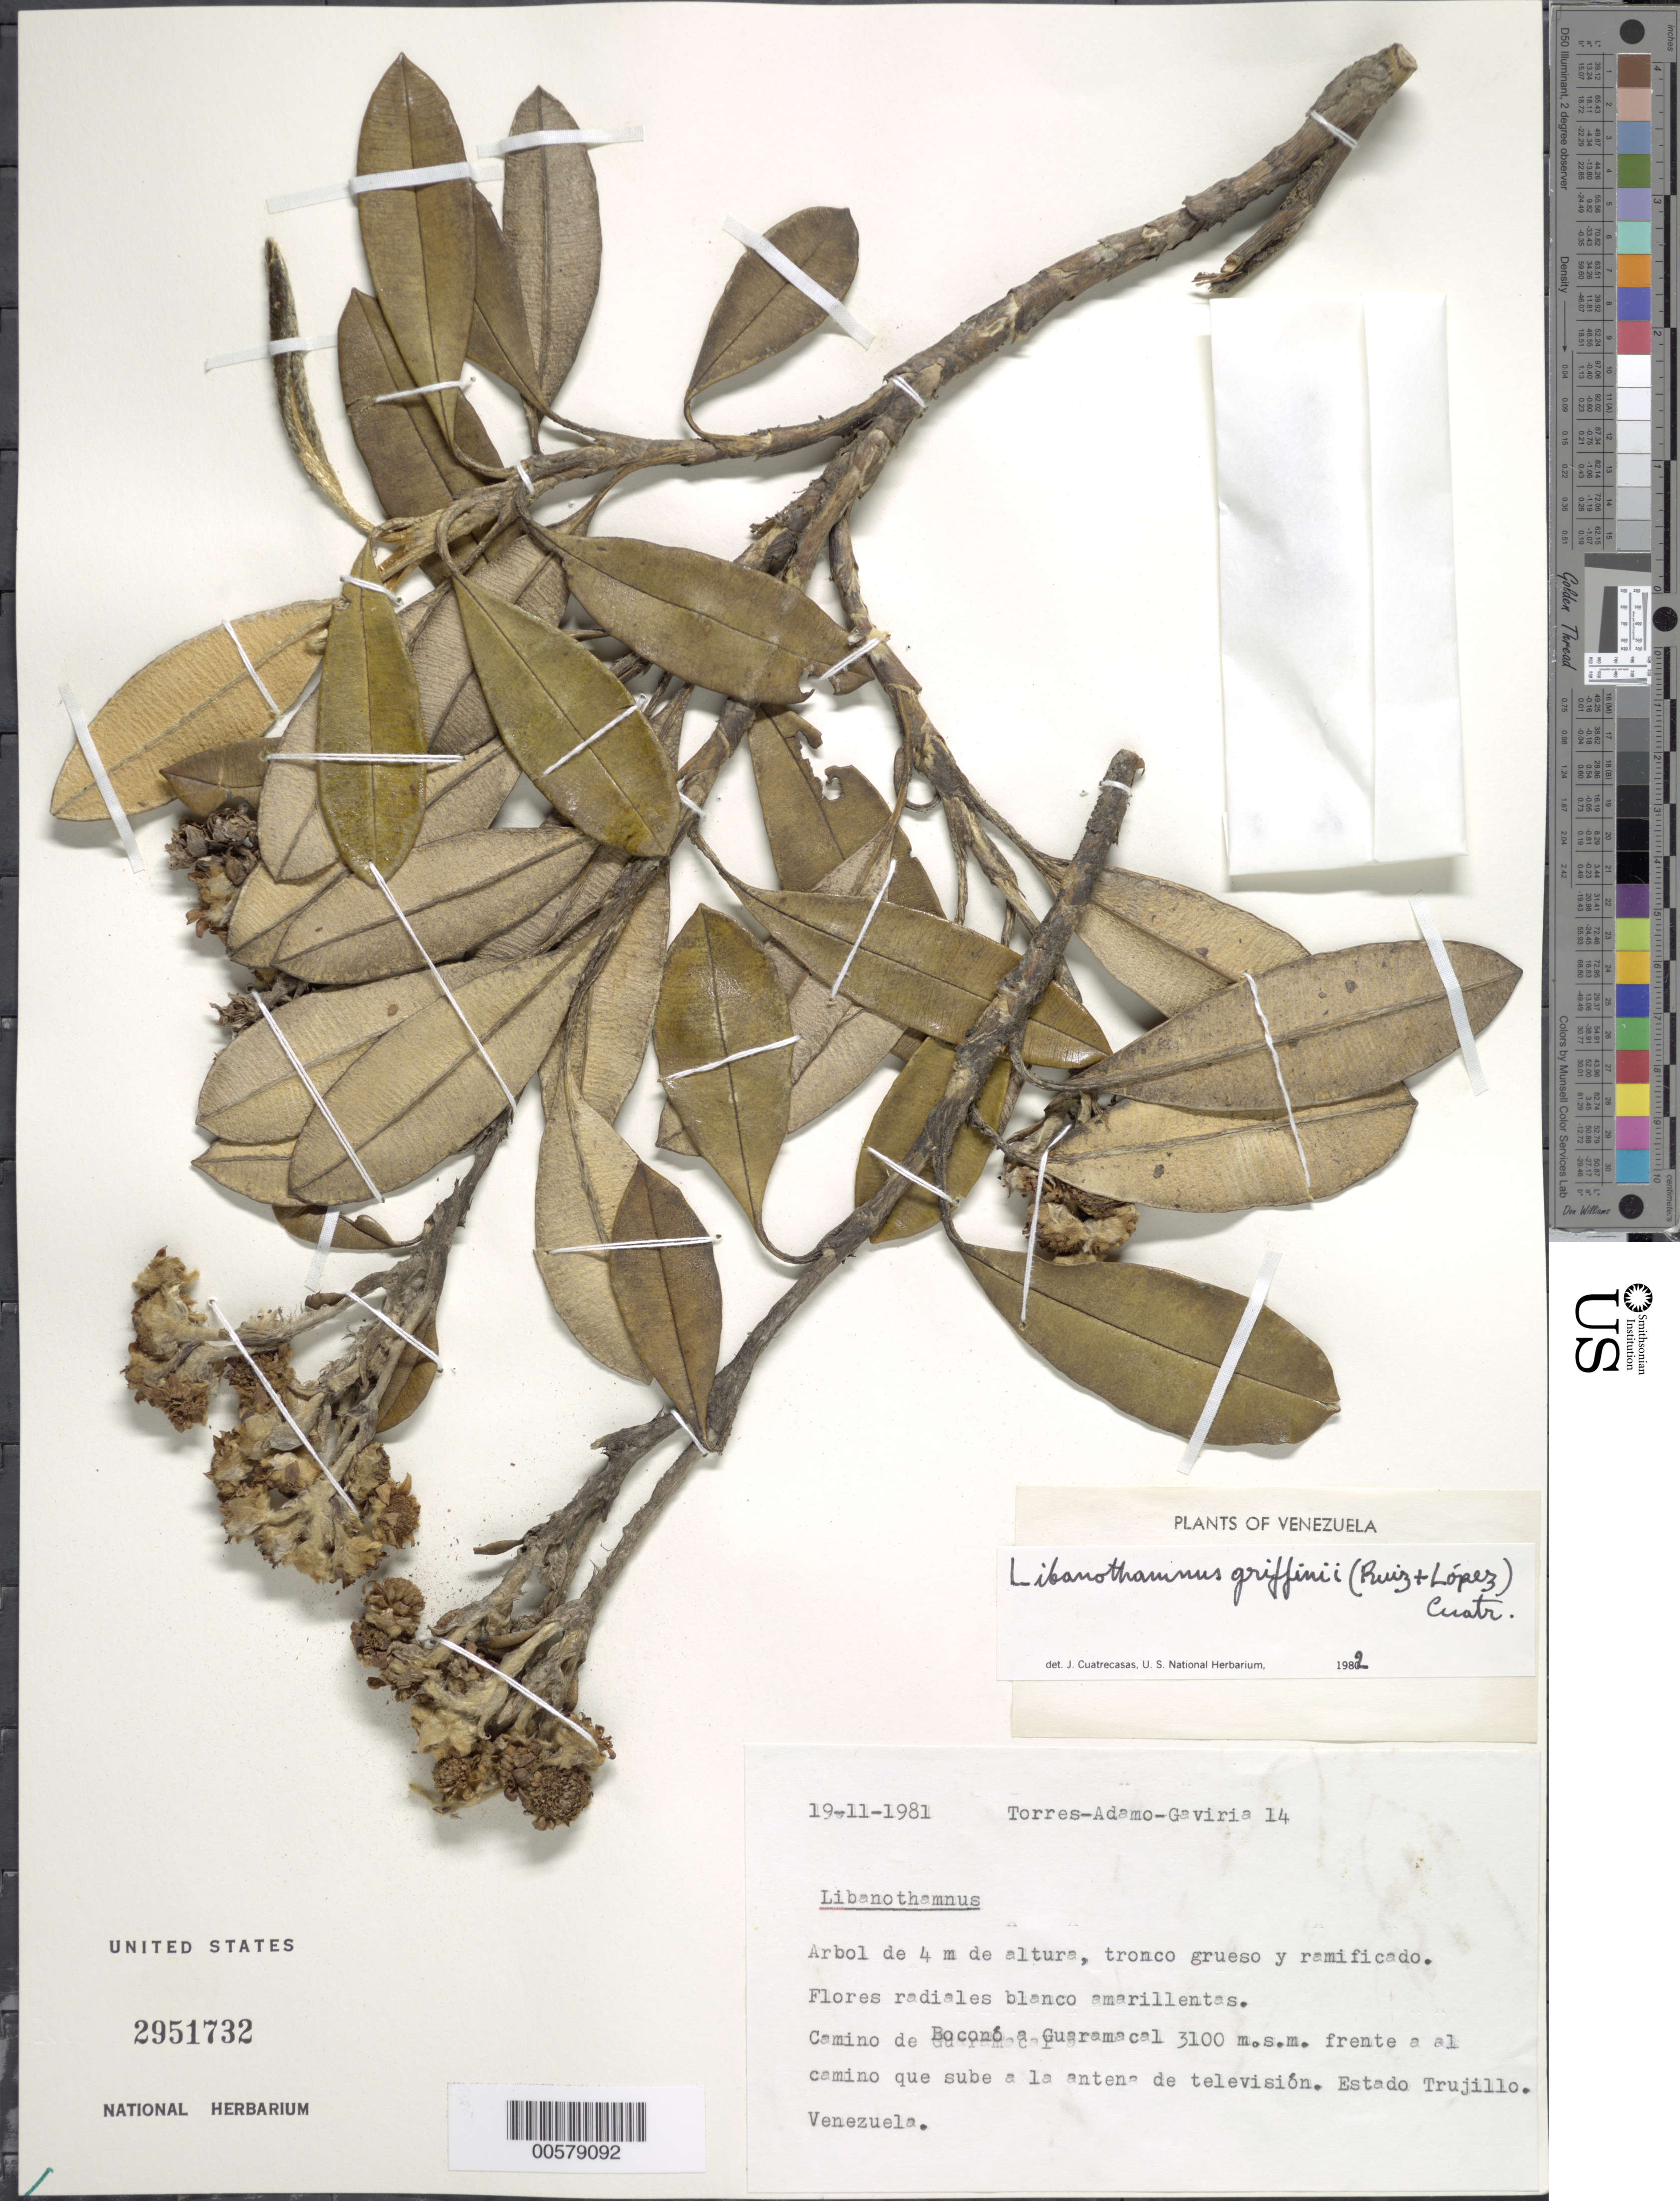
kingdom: Plantae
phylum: Tracheophyta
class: Magnoliopsida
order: Asterales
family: Asteraceae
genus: Libanothamnus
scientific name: Libanothamnus griffinii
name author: (Ruíz-Terán & López Fig.) Cuatrec.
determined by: Cuatrecasas, J.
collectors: F. Torres, G. Adamo & Gaviria, --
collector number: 14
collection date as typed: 19 Nov 1981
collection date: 1981-11-19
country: Venezuela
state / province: Trujillo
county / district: Boconó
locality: Camino de Boconó a Guaramacal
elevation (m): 3100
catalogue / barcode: US 2951732